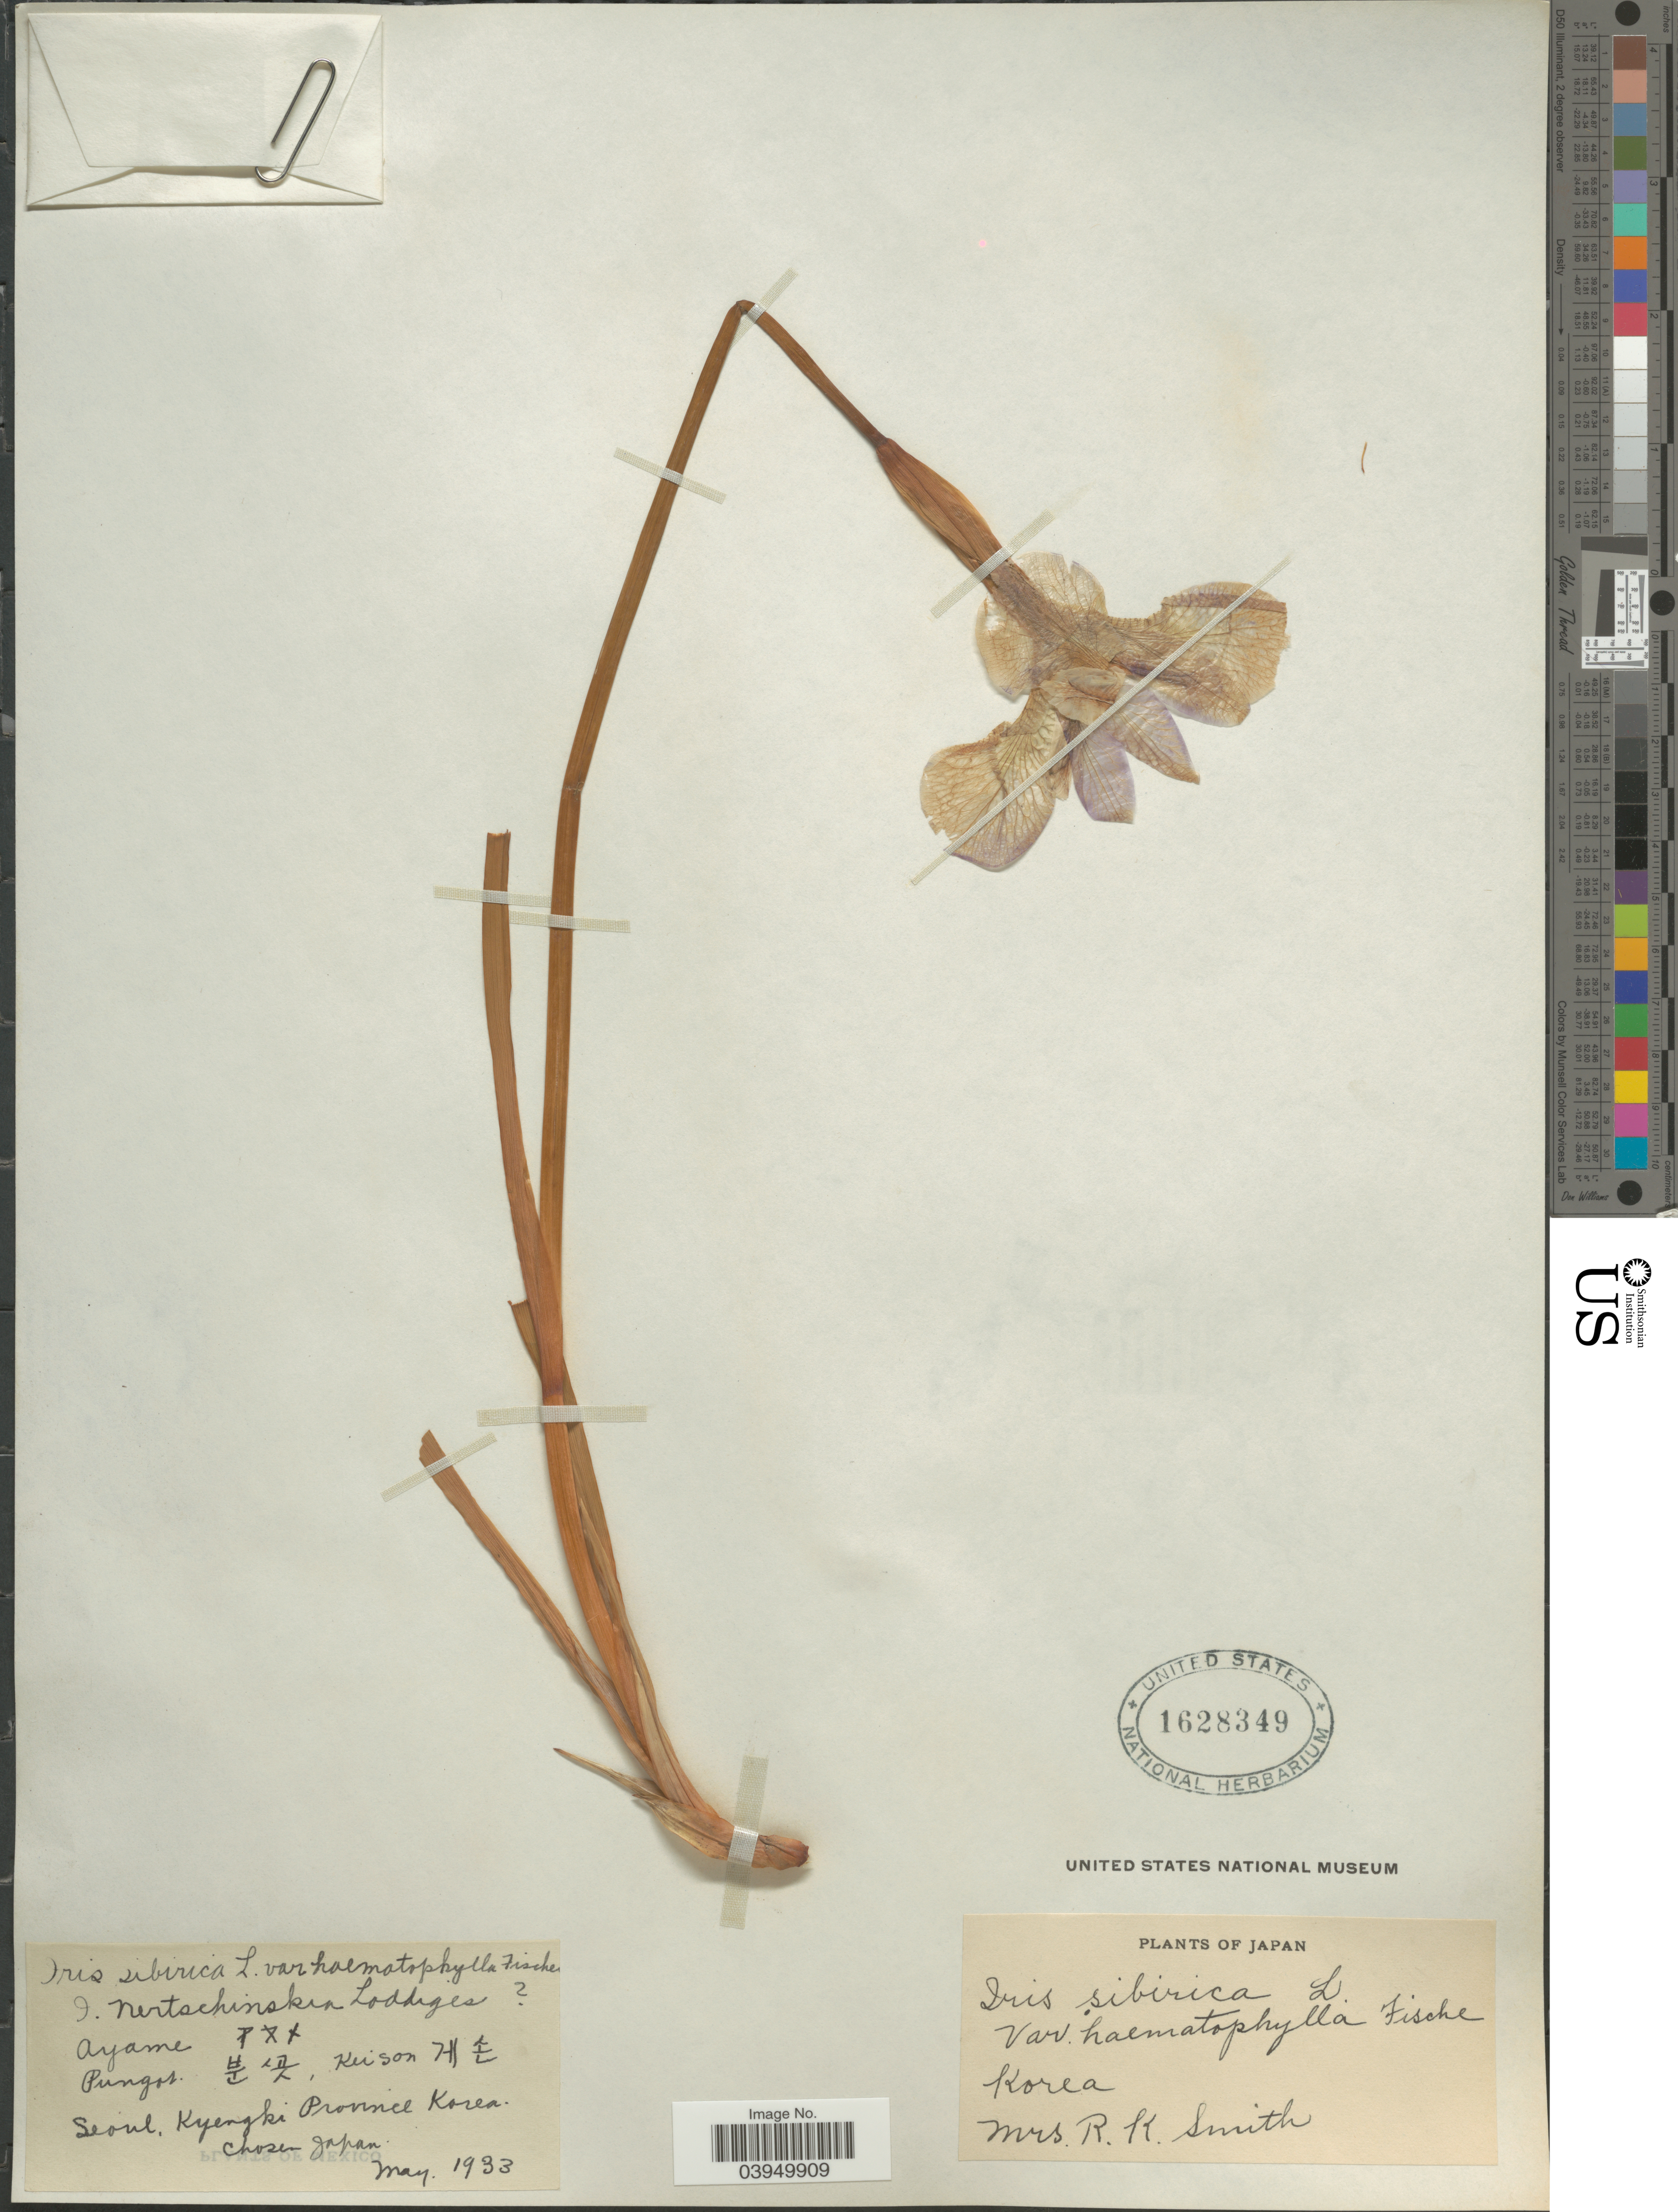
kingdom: Plantae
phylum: Tracheophyta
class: Liliopsida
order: Asparagales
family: Iridaceae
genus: Iris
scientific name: Iris sibirica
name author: L.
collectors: Mrs. R. K. Smith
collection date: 1933-05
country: South Korea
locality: Seoul, Kyengki Province Korea.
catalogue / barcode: US 1628349